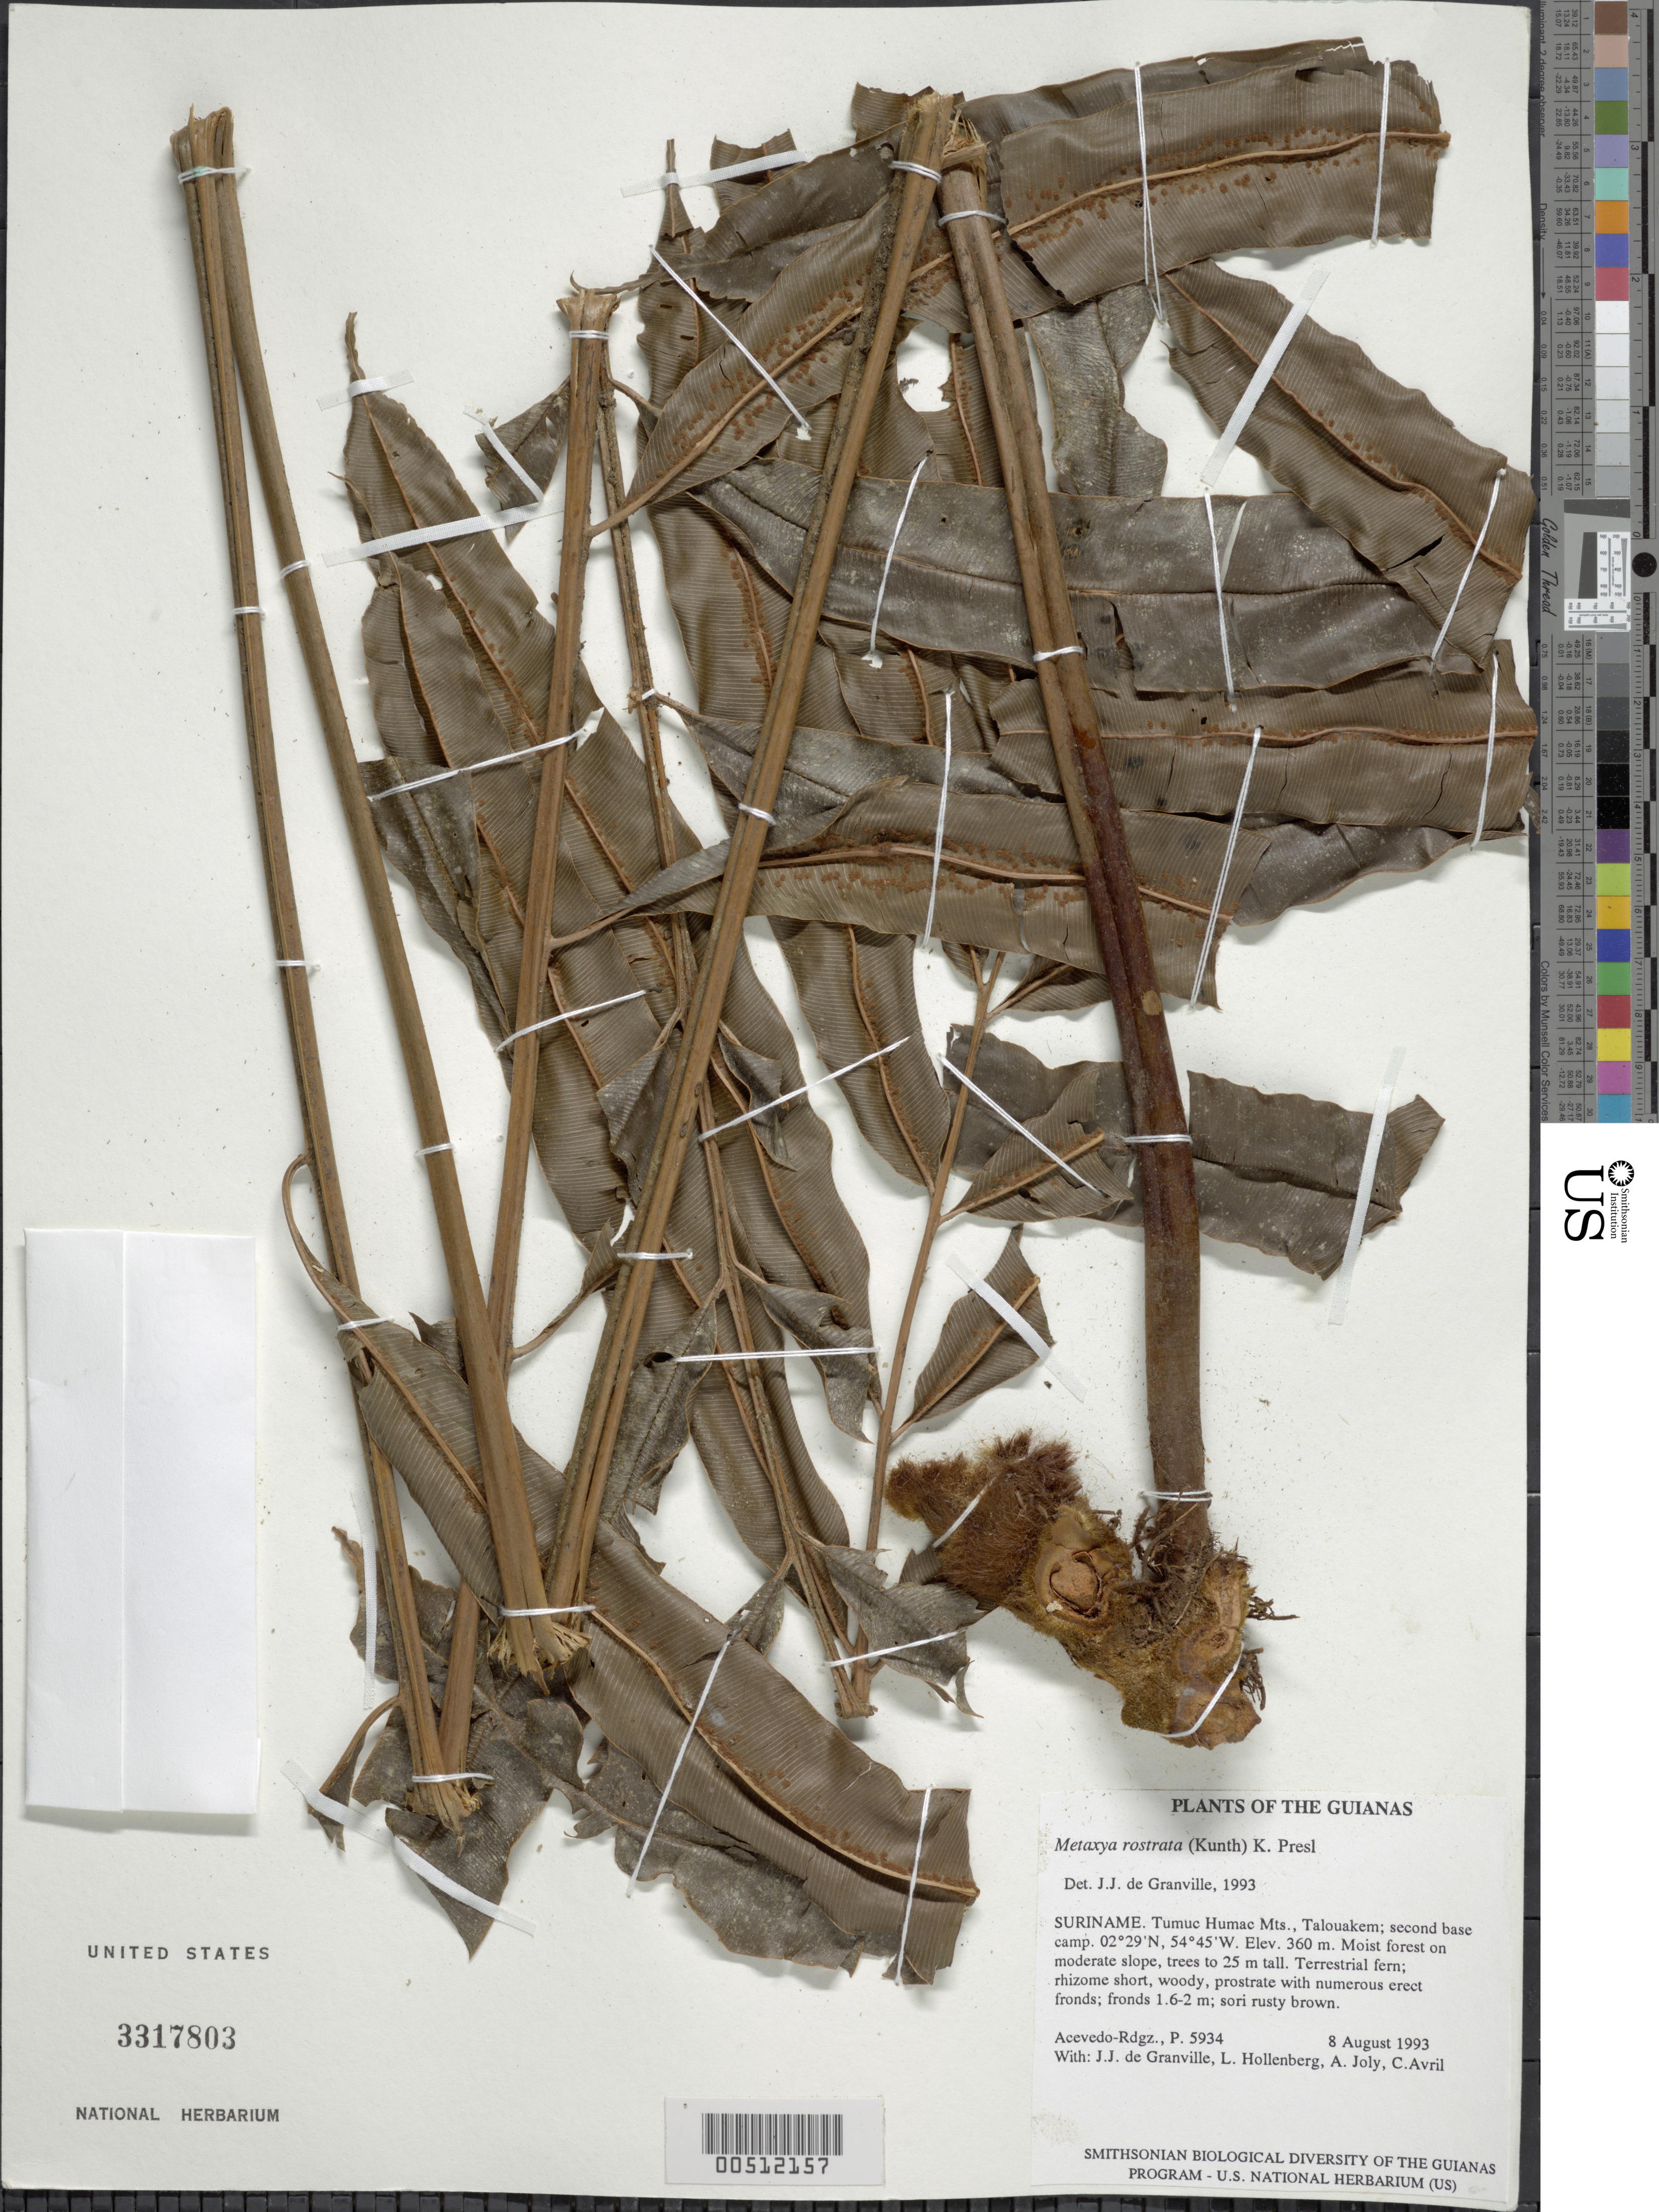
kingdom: Plantae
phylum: Tracheophyta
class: Polypodiopsida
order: Cyatheales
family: Metaxyaceae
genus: Metaxya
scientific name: Metaxya rostrata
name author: (Kunth) C. Presl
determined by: Granville, J. J. de, (CAY), Institut de Recherche pour le Developpement (IRD) (FRENCH GUIANA)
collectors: P. Acevedo-Rodr., J.-J. de Granville, A. Boyer, C. Avril de Maria & L. Hollenberg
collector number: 5934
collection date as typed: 08 Aug 1993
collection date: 1993-08-08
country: Suriname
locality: Tumuc Humac Mts., Talouakem; second base camp.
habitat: Moist forest on moderate slope, trees to 25 m tall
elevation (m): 360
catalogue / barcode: US 3317803